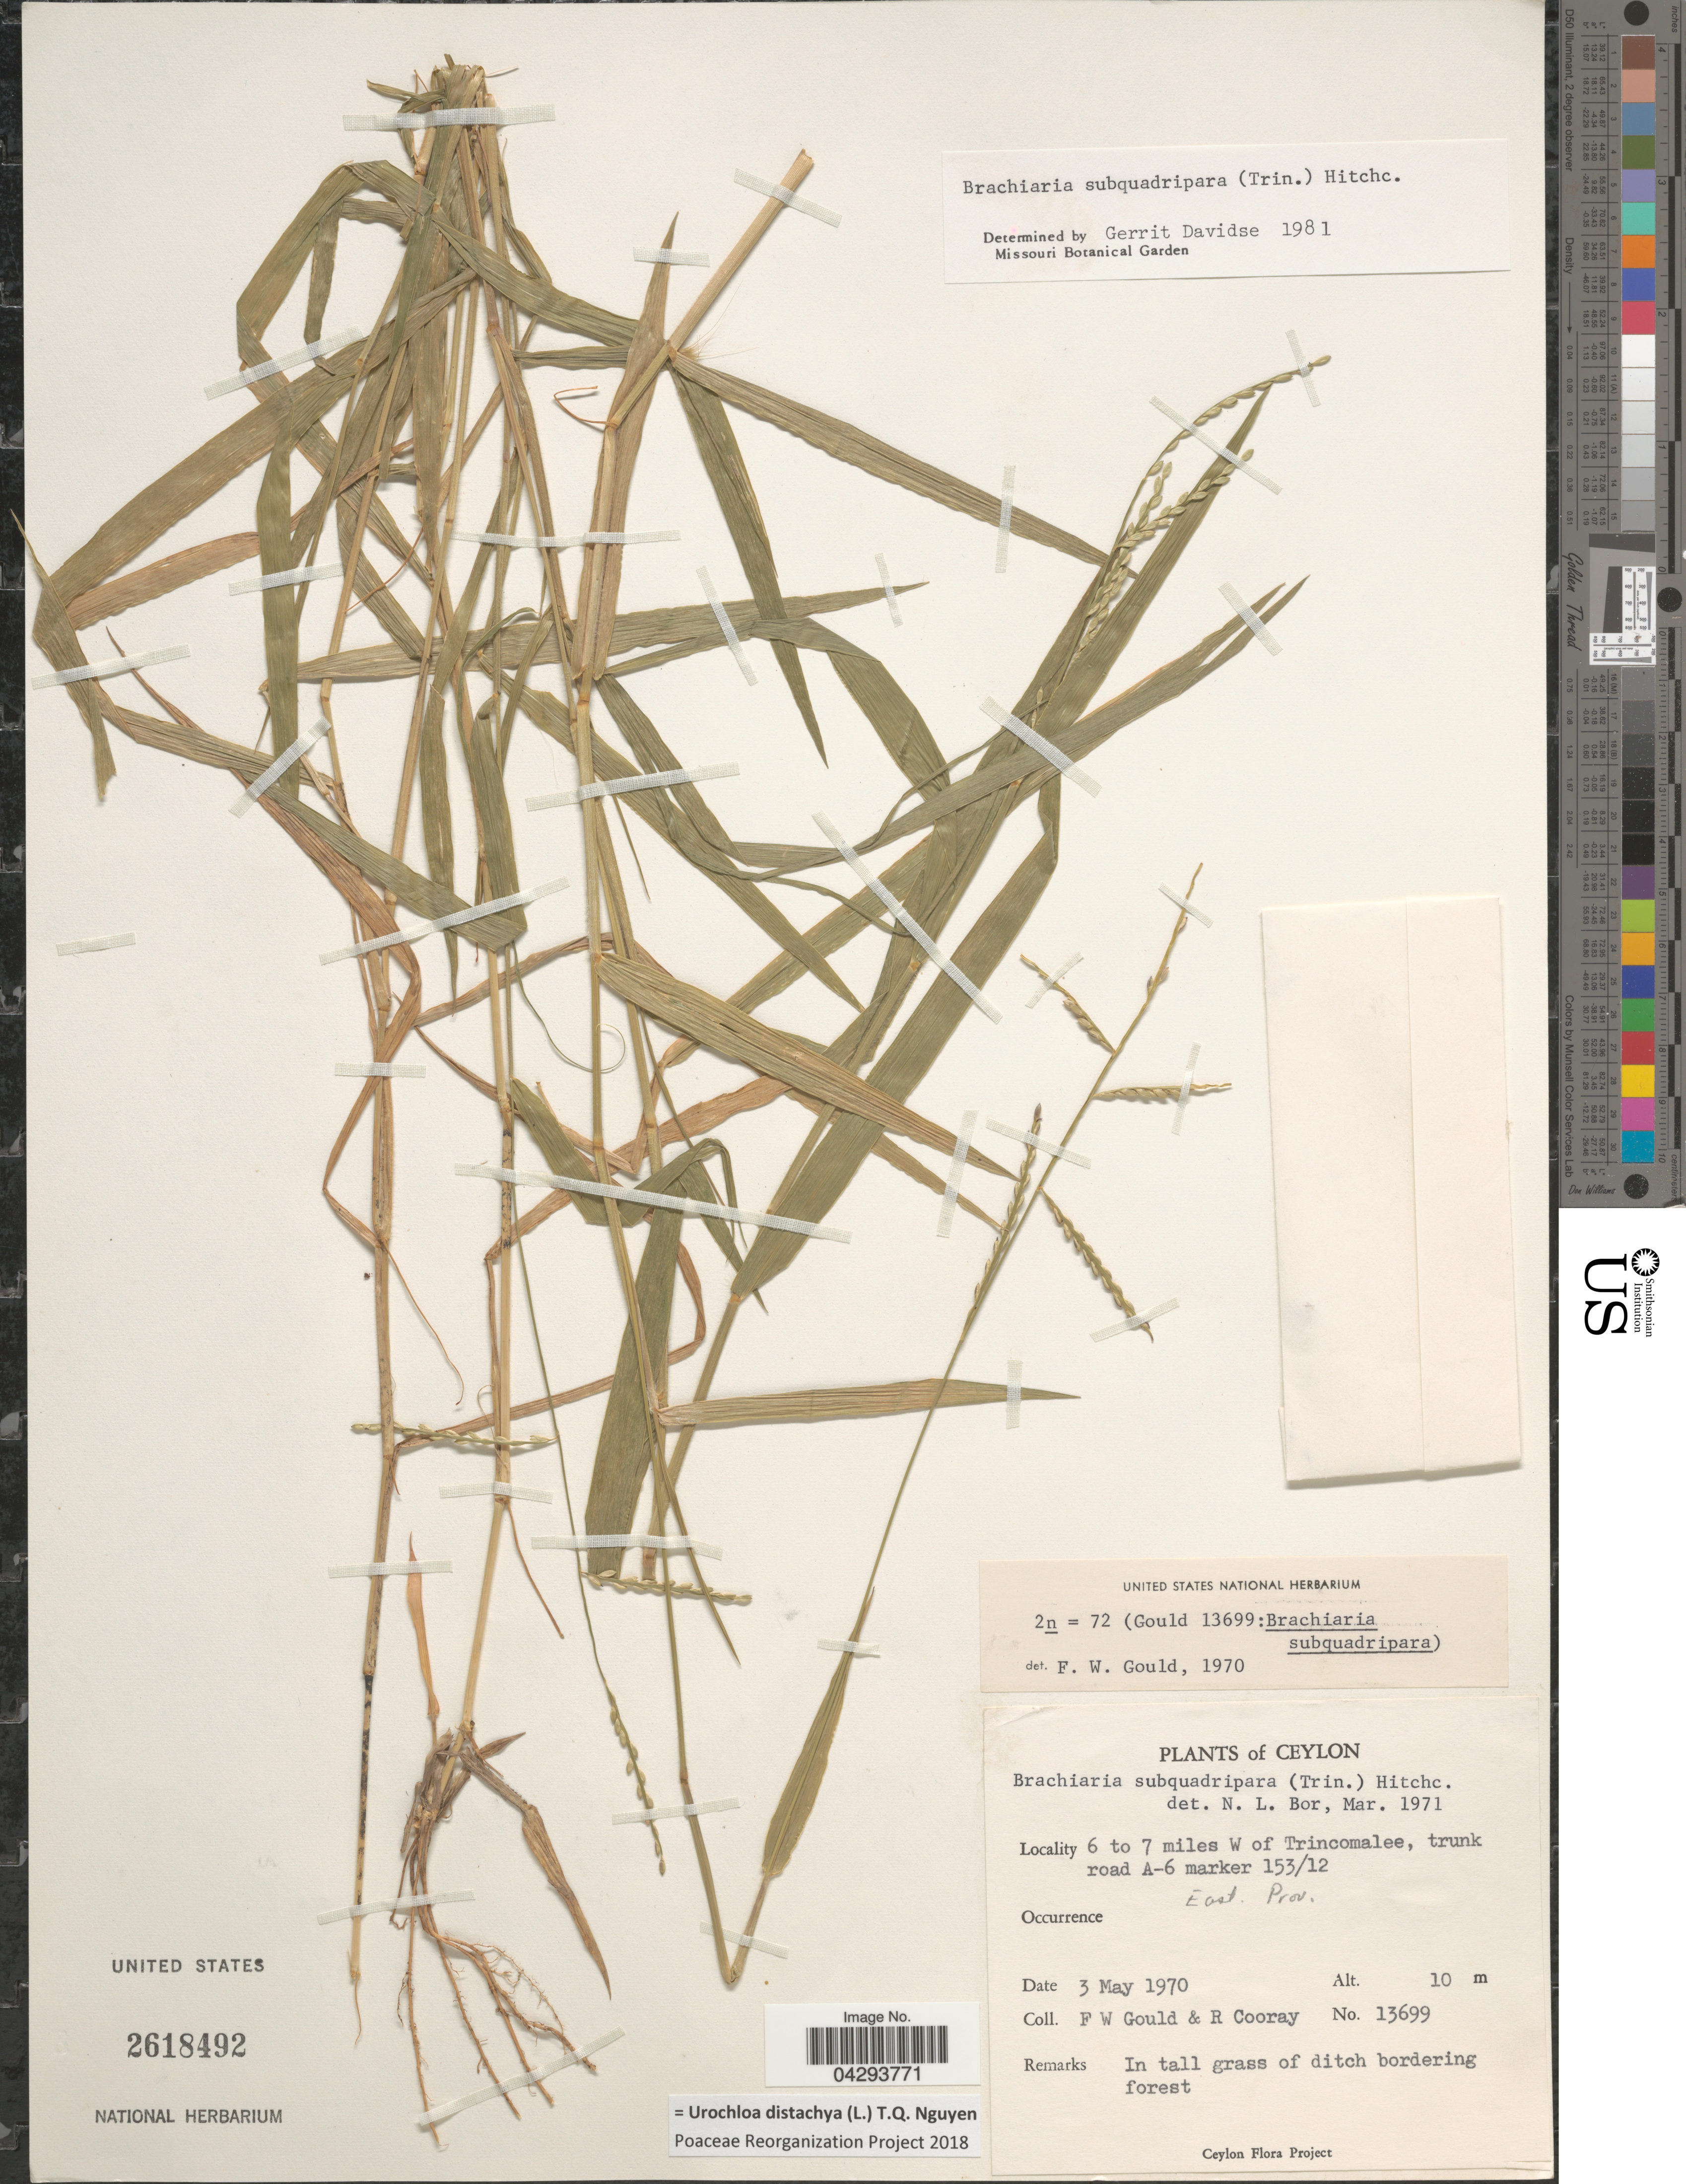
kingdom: Plantae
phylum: Tracheophyta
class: Liliopsida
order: Poales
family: Poaceae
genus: Urochloa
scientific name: Urochloa distachya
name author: (L.) T.Q. Nguyen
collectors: F. W. Gould & R. Cooray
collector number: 13699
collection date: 1970-05-03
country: Sri Lanka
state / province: Eastern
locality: Ceylon. 6 to 7 miles W of Trincomalee, trunk road A-6 marker 153/12.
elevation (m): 10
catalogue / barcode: US 2618492